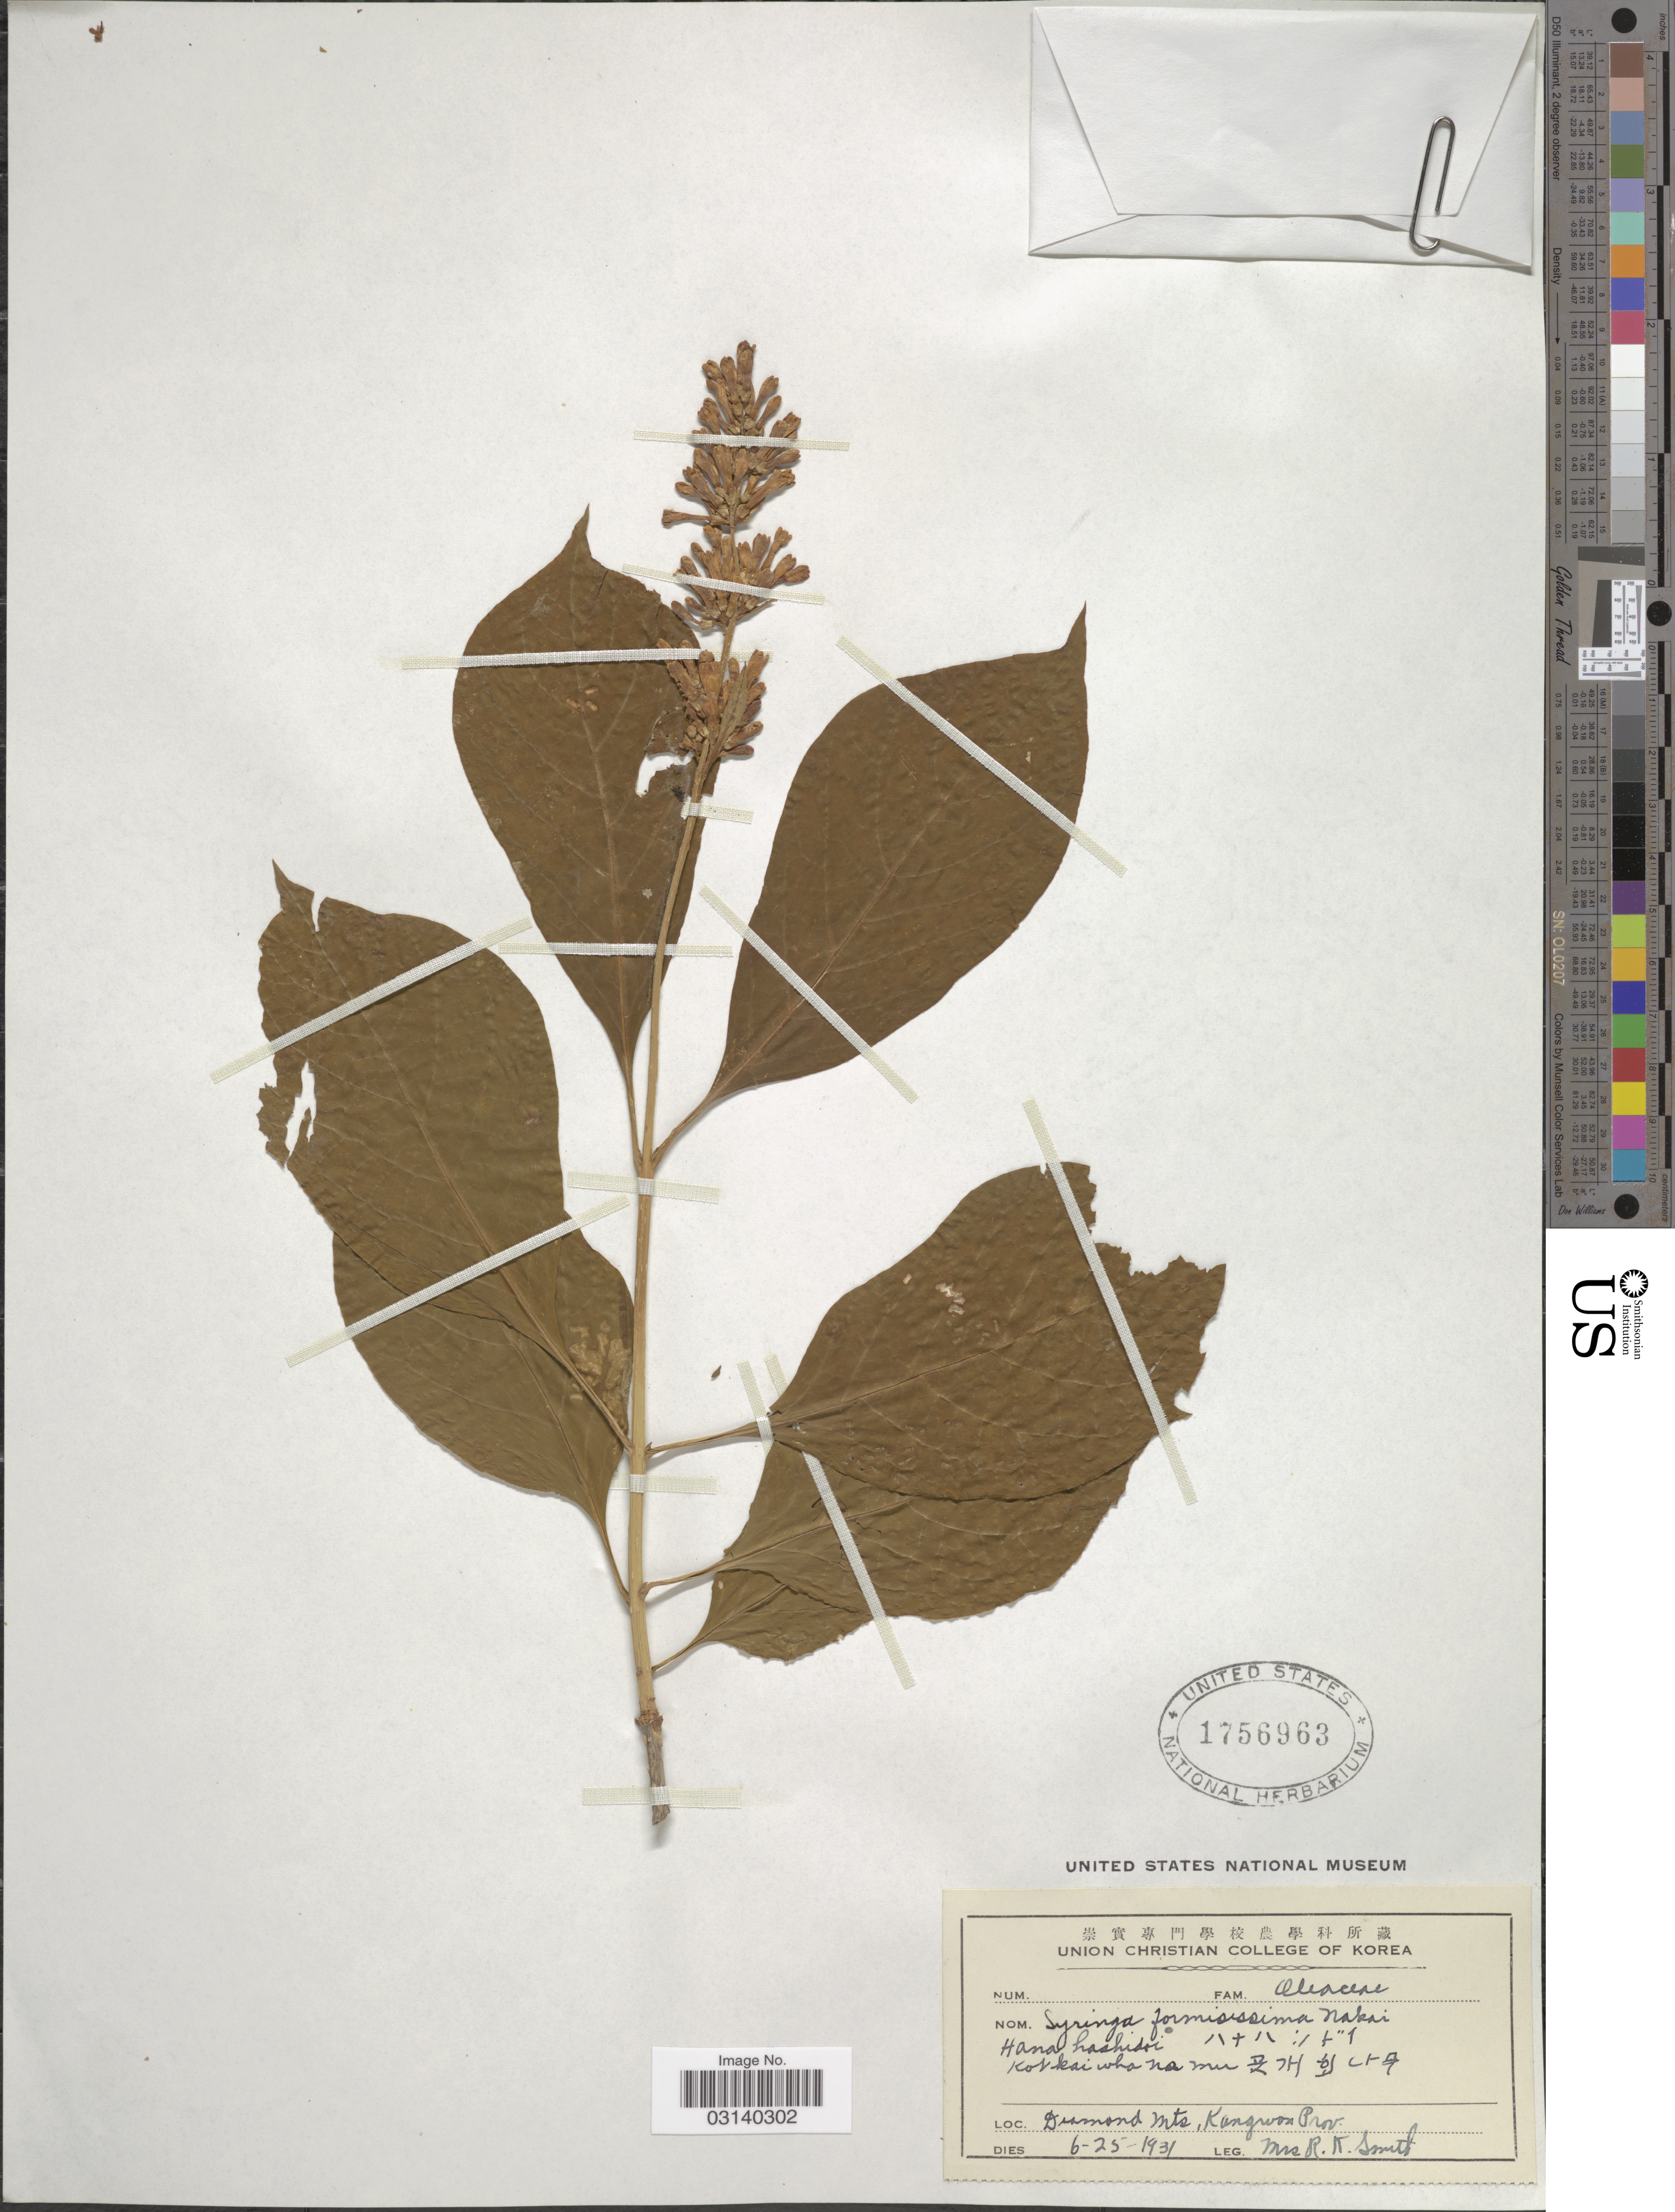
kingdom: Plantae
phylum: Tracheophyta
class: Magnoliopsida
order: Lamiales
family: Oleaceae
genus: Syringa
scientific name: Syringa wolfii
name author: C.K. Schneid.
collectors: Mrs. R. K. Smith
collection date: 1931-06-25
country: North Korea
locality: Diamond Mts., Kangwon Prov.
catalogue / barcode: US 1756963